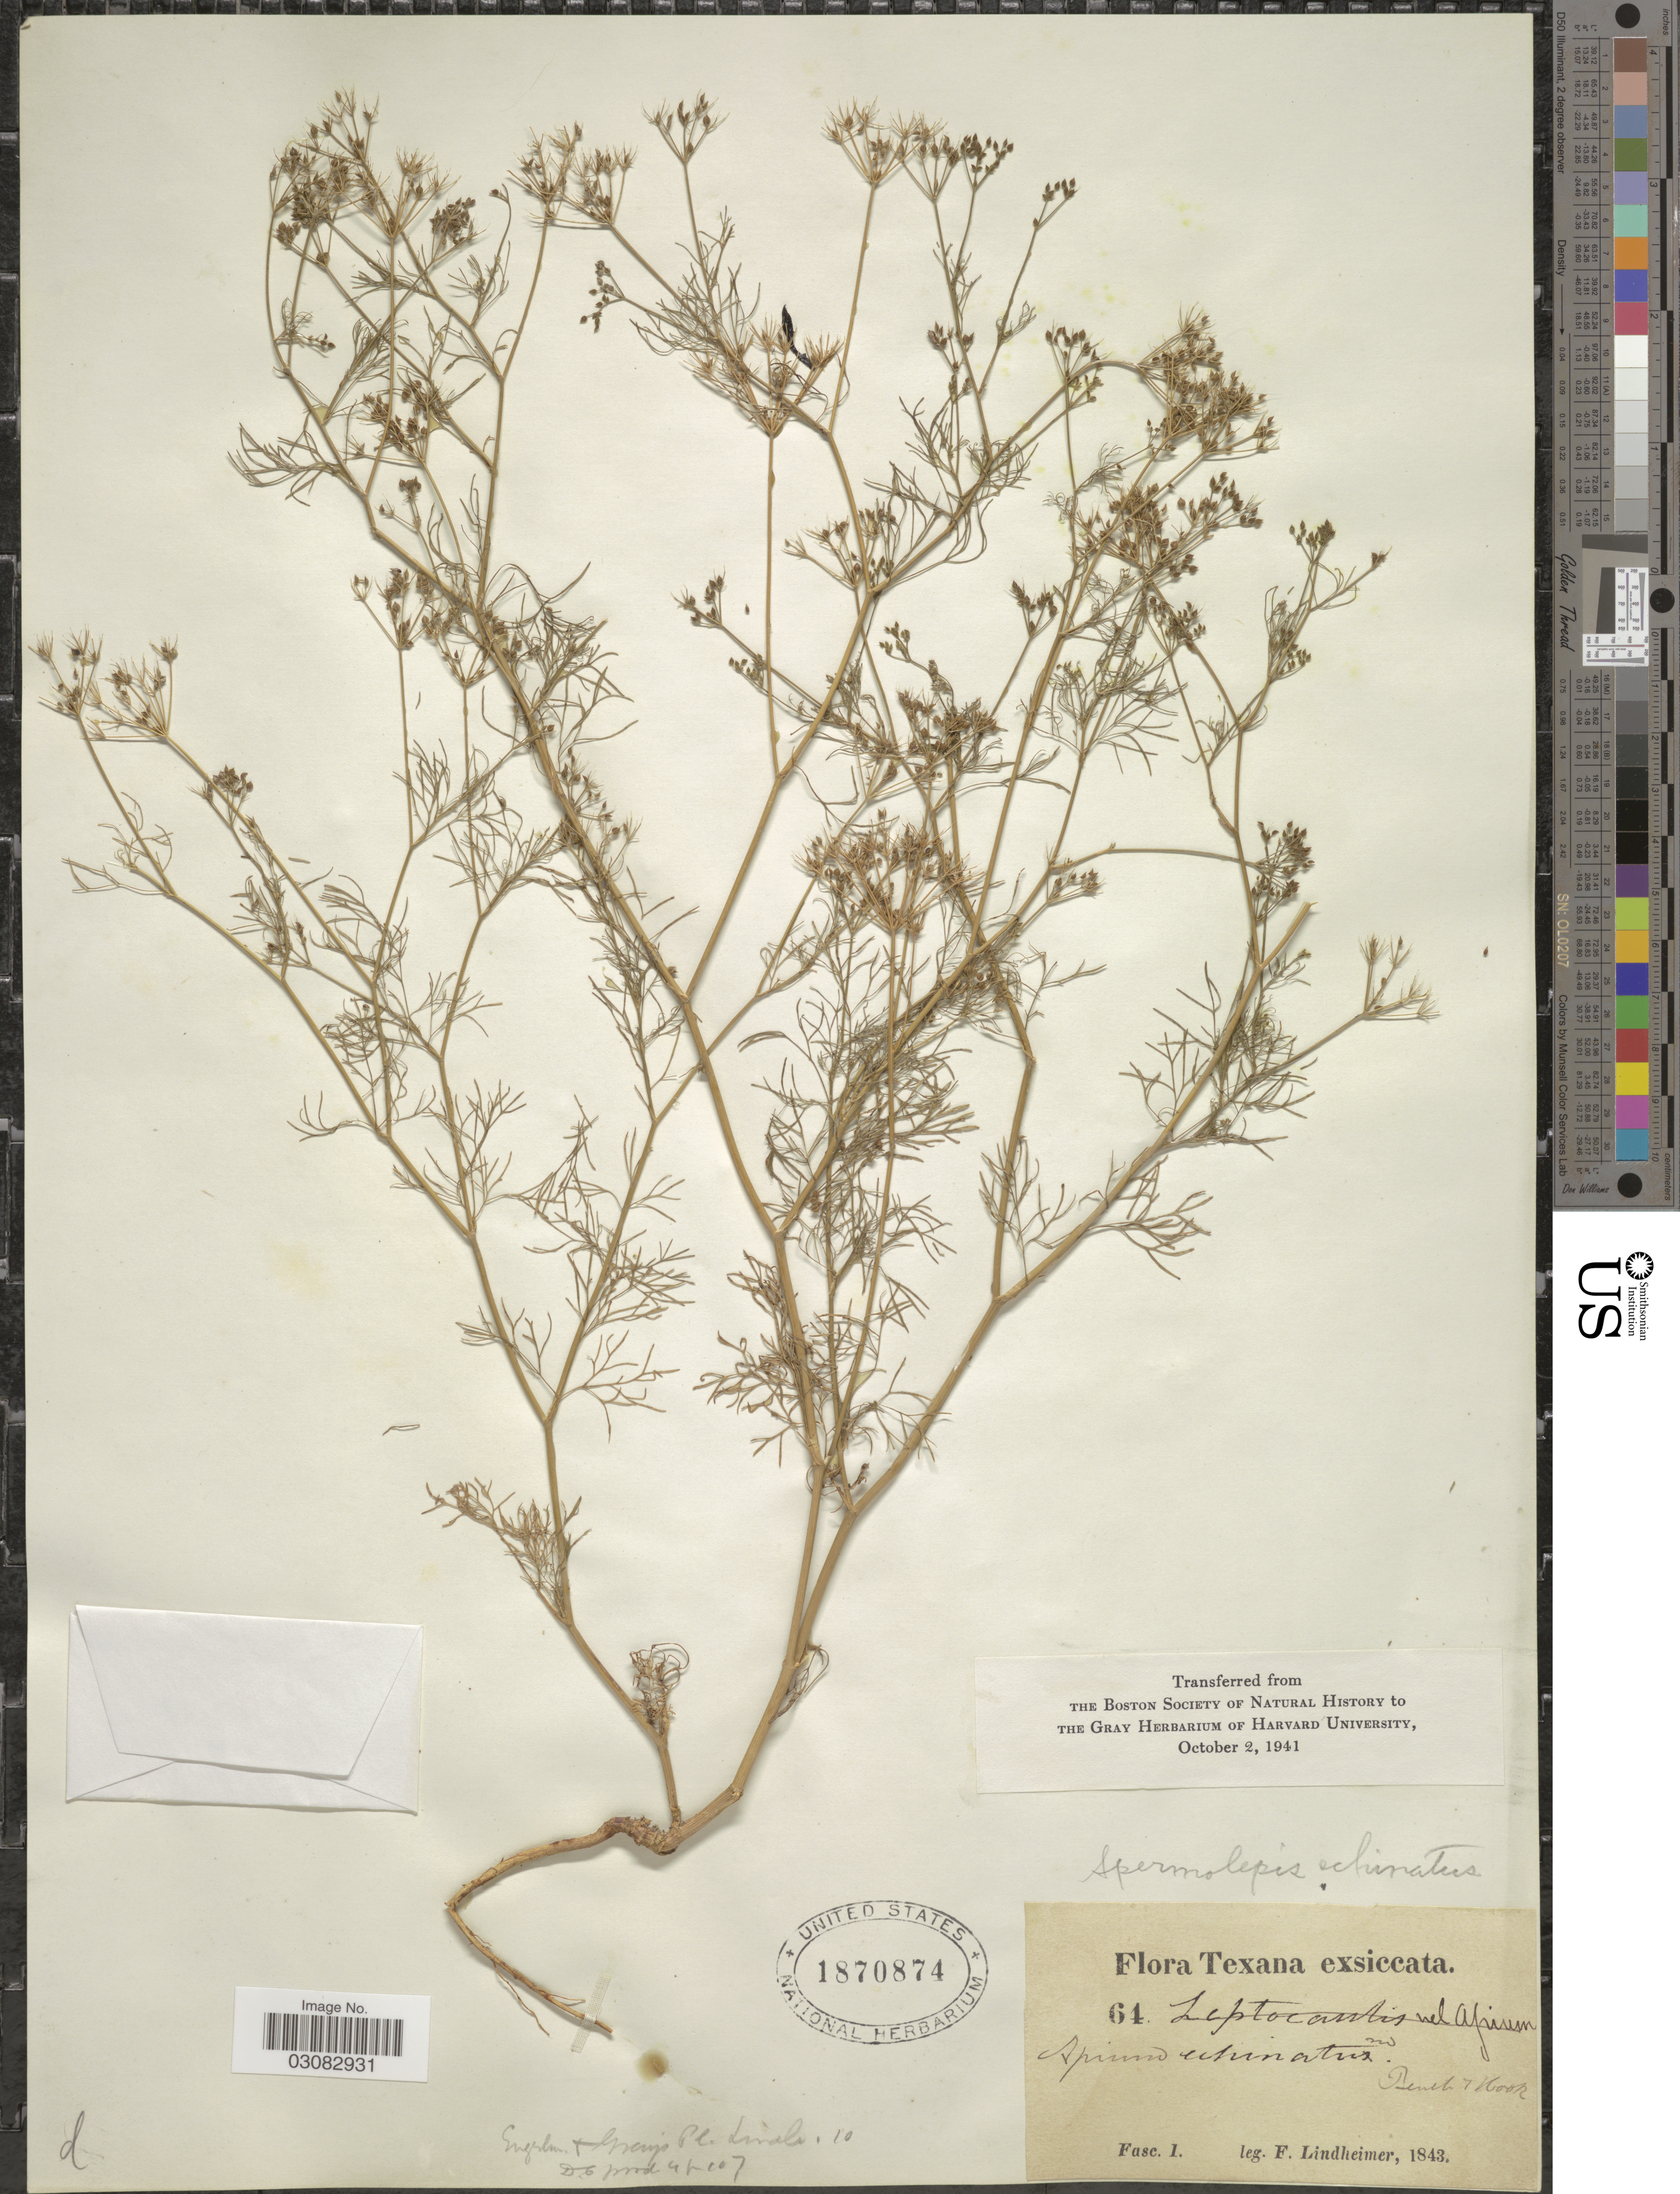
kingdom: Plantae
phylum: Tracheophyta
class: Magnoliopsida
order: Apiales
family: Apiaceae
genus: Spermolepis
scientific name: Spermolepis echinata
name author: (Nutt. ex DC.) A. Heller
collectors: F. Lindheimer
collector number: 64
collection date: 1843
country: United States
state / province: Texas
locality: Fasc. 1.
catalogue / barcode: US 1870874